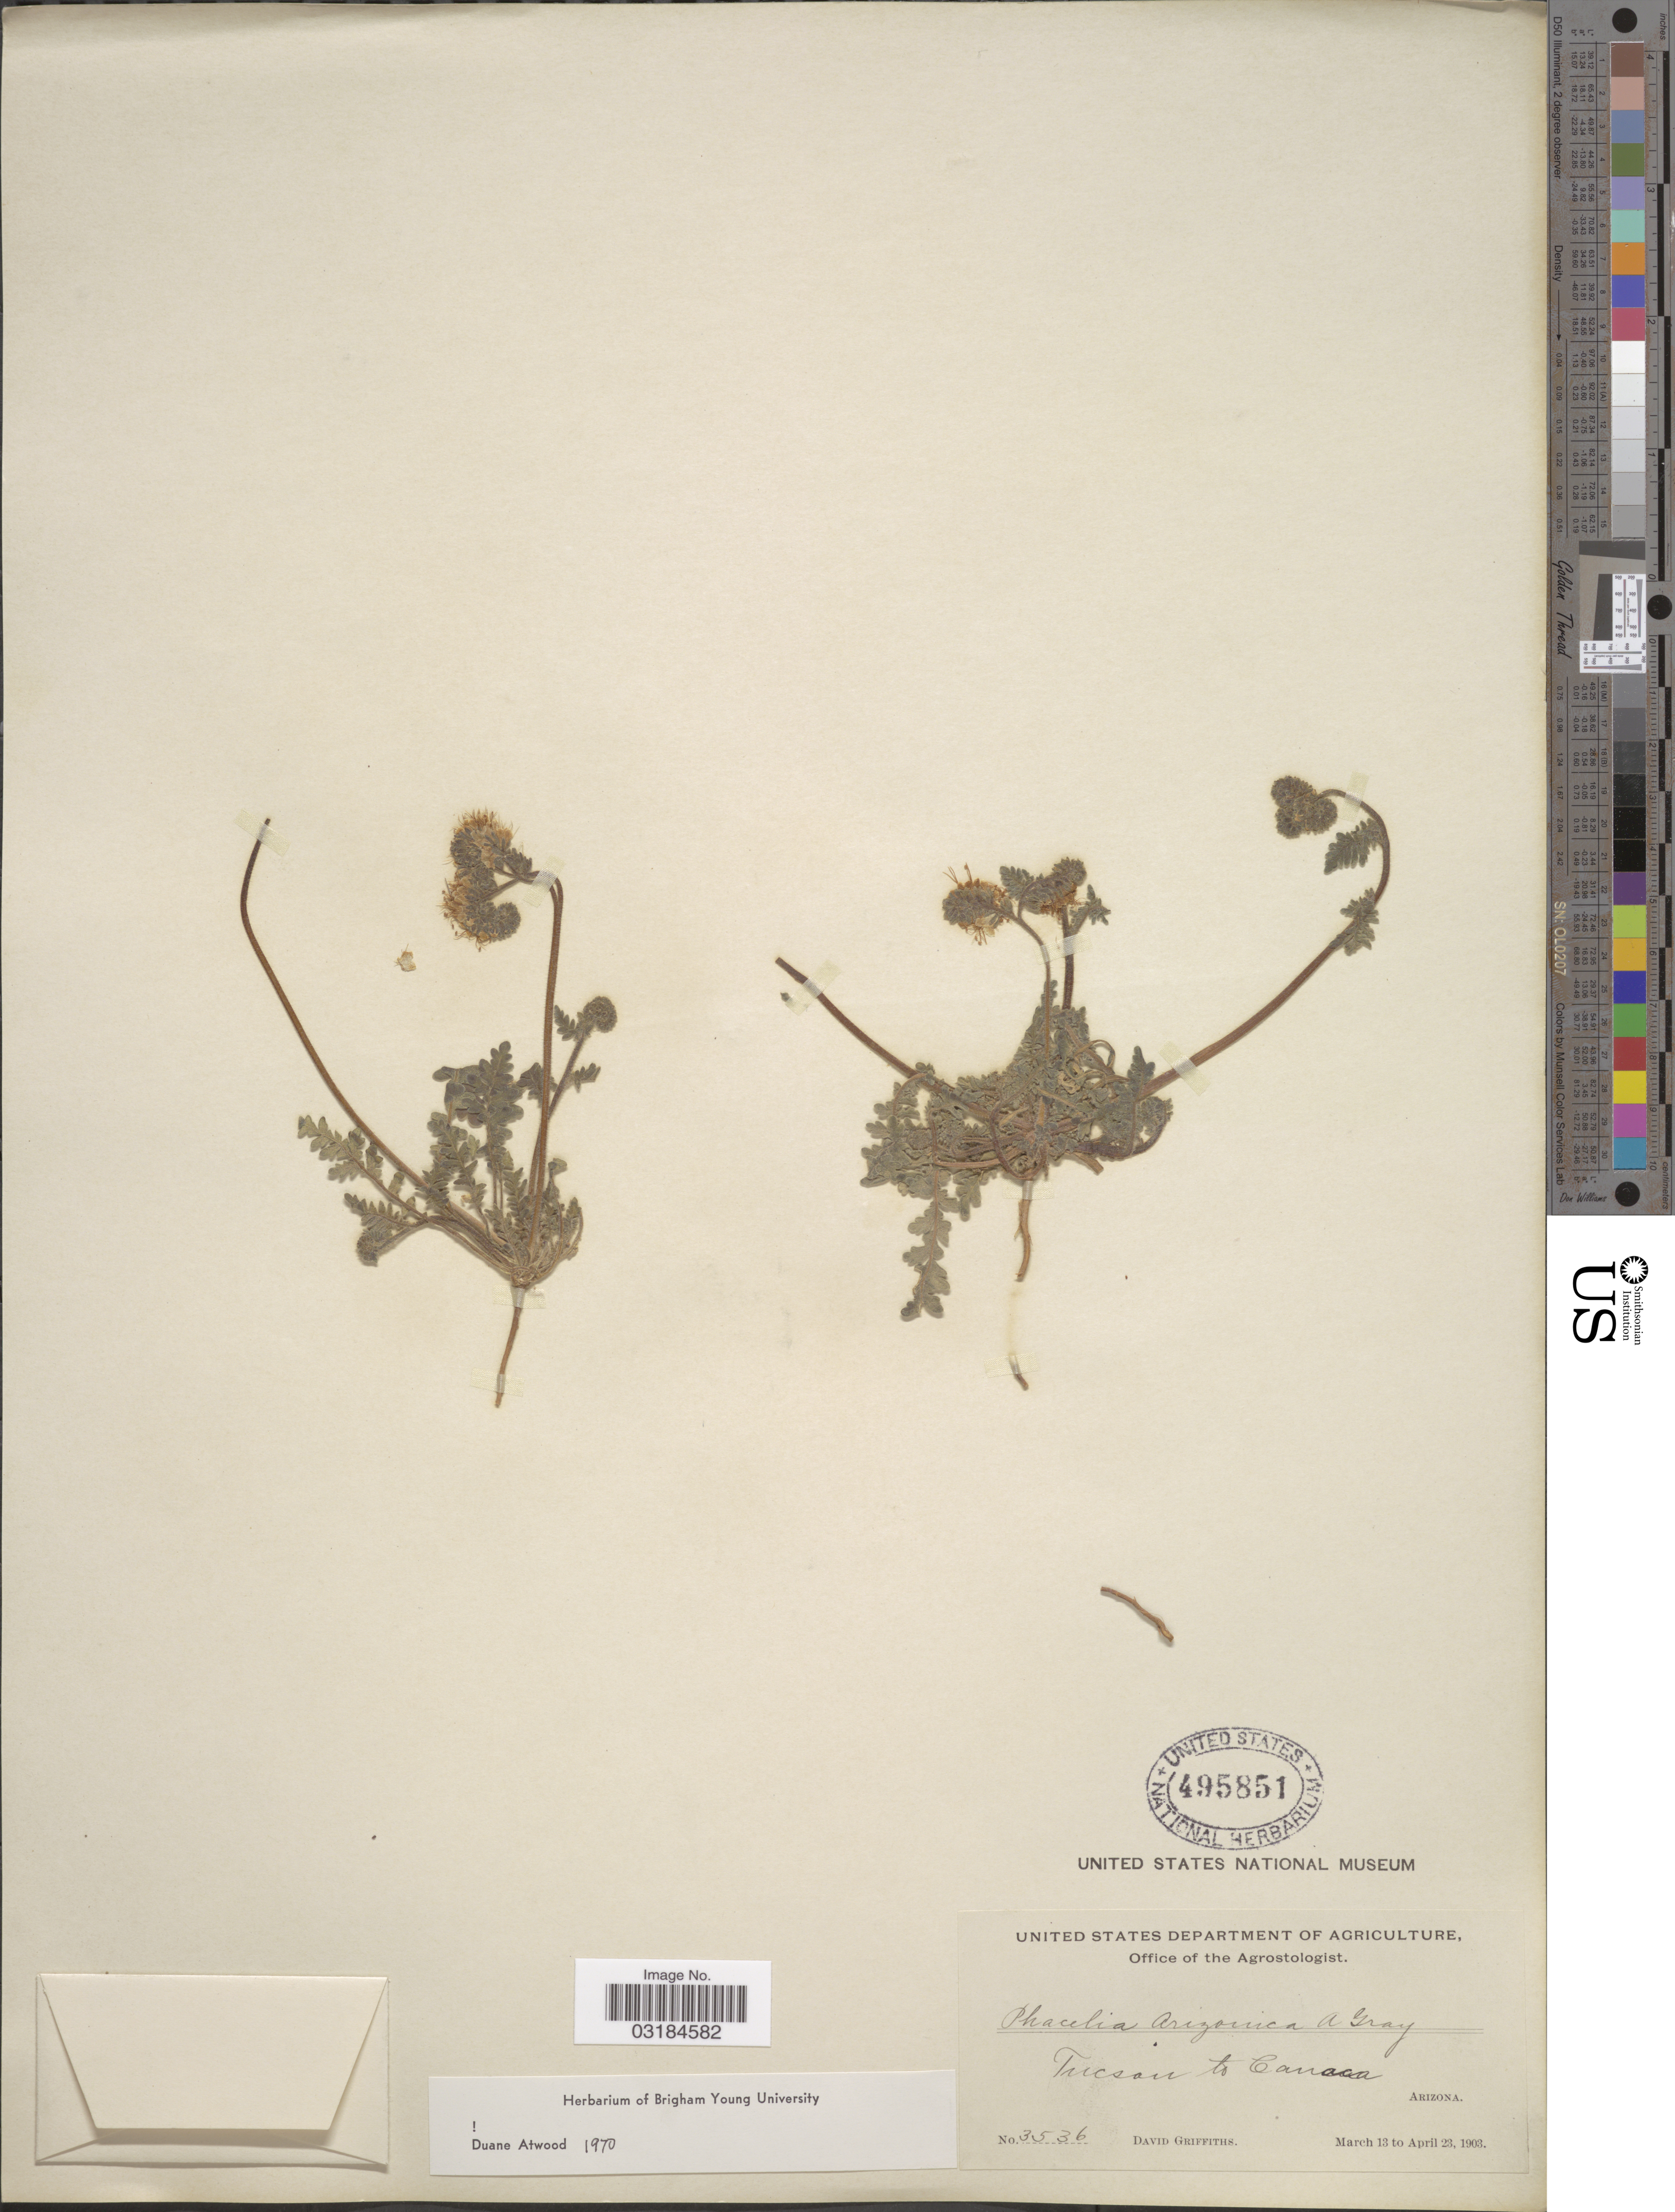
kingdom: Plantae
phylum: Tracheophyta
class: Magnoliopsida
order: Boraginales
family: Hydrophyllaceae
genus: Phacelia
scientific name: Phacelia arizonica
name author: A. Gray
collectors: D. Griffiths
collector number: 3536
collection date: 1903-03-13/1903-04-23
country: United States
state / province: Arizona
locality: Tucson to Canaca.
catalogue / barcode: US 495851